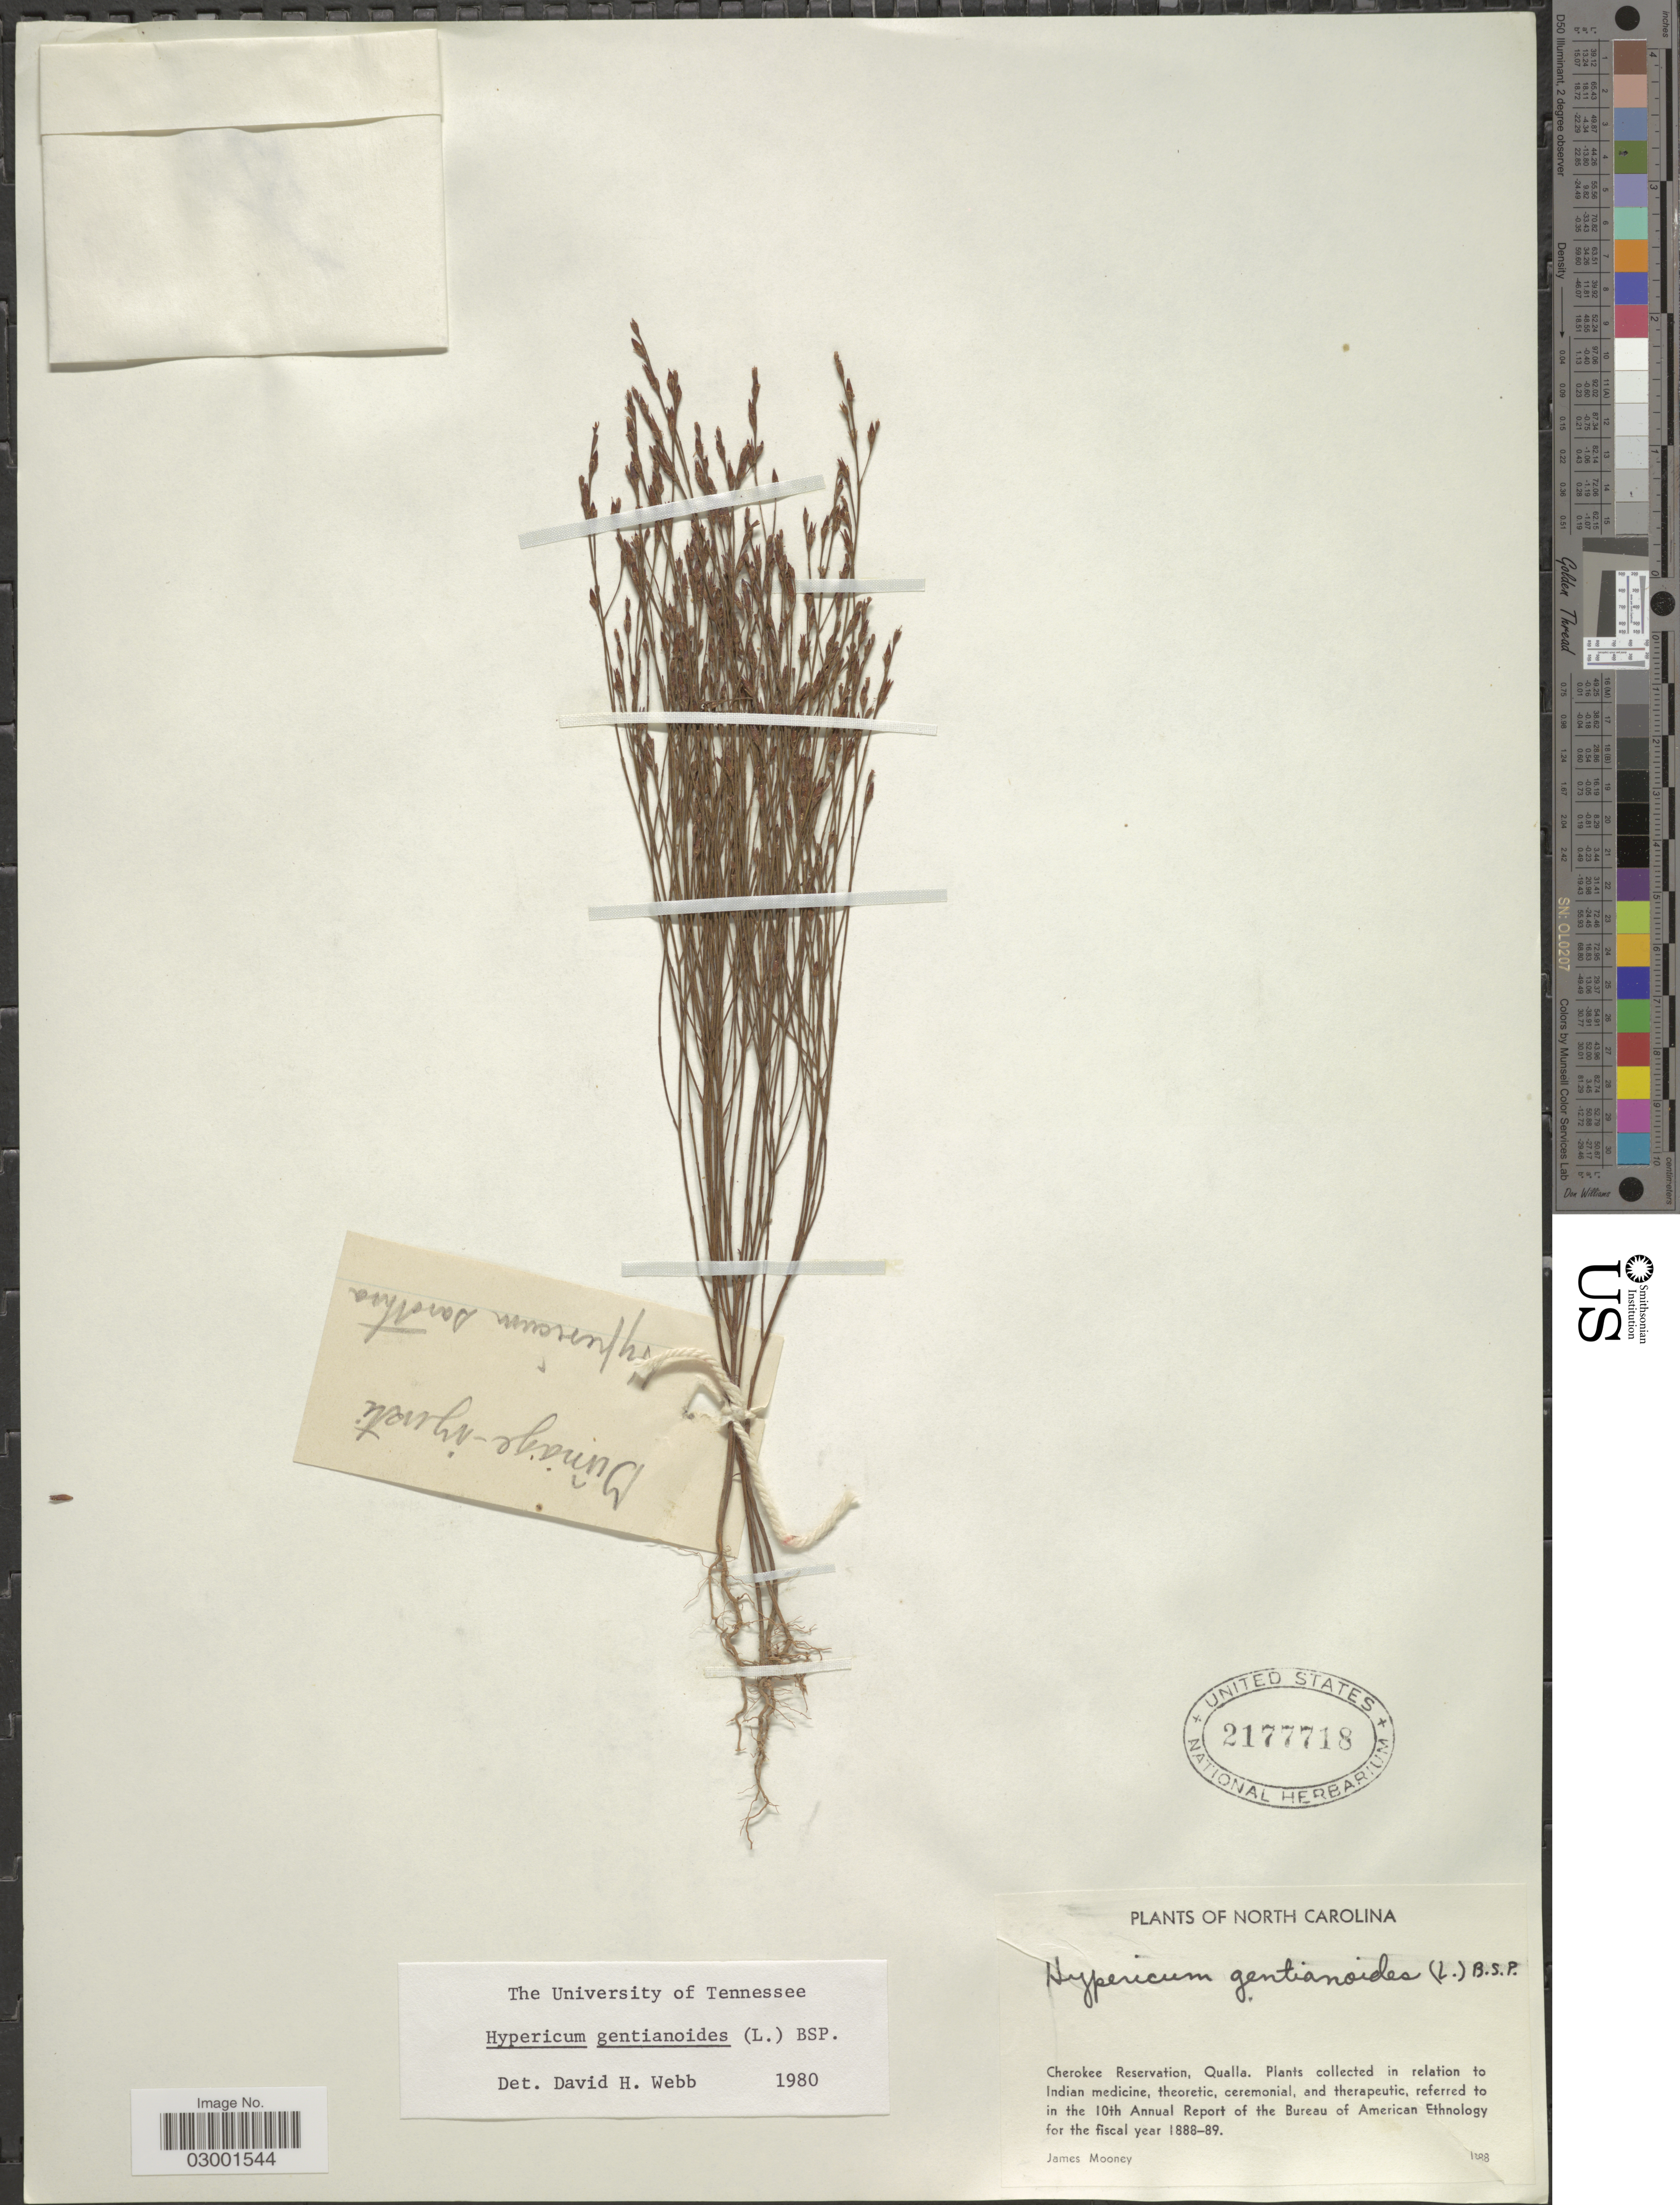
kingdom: Plantae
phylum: Tracheophyta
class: Magnoliopsida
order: Malpighiales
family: Hypericaceae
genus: Hypericum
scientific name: Hypericum gentianoides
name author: (L.) Britton, Stearns & Poggenb.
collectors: J. Mooney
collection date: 1888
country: United States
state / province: North Carolina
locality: Cherokee Reservation, Qualla.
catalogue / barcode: US 2177718